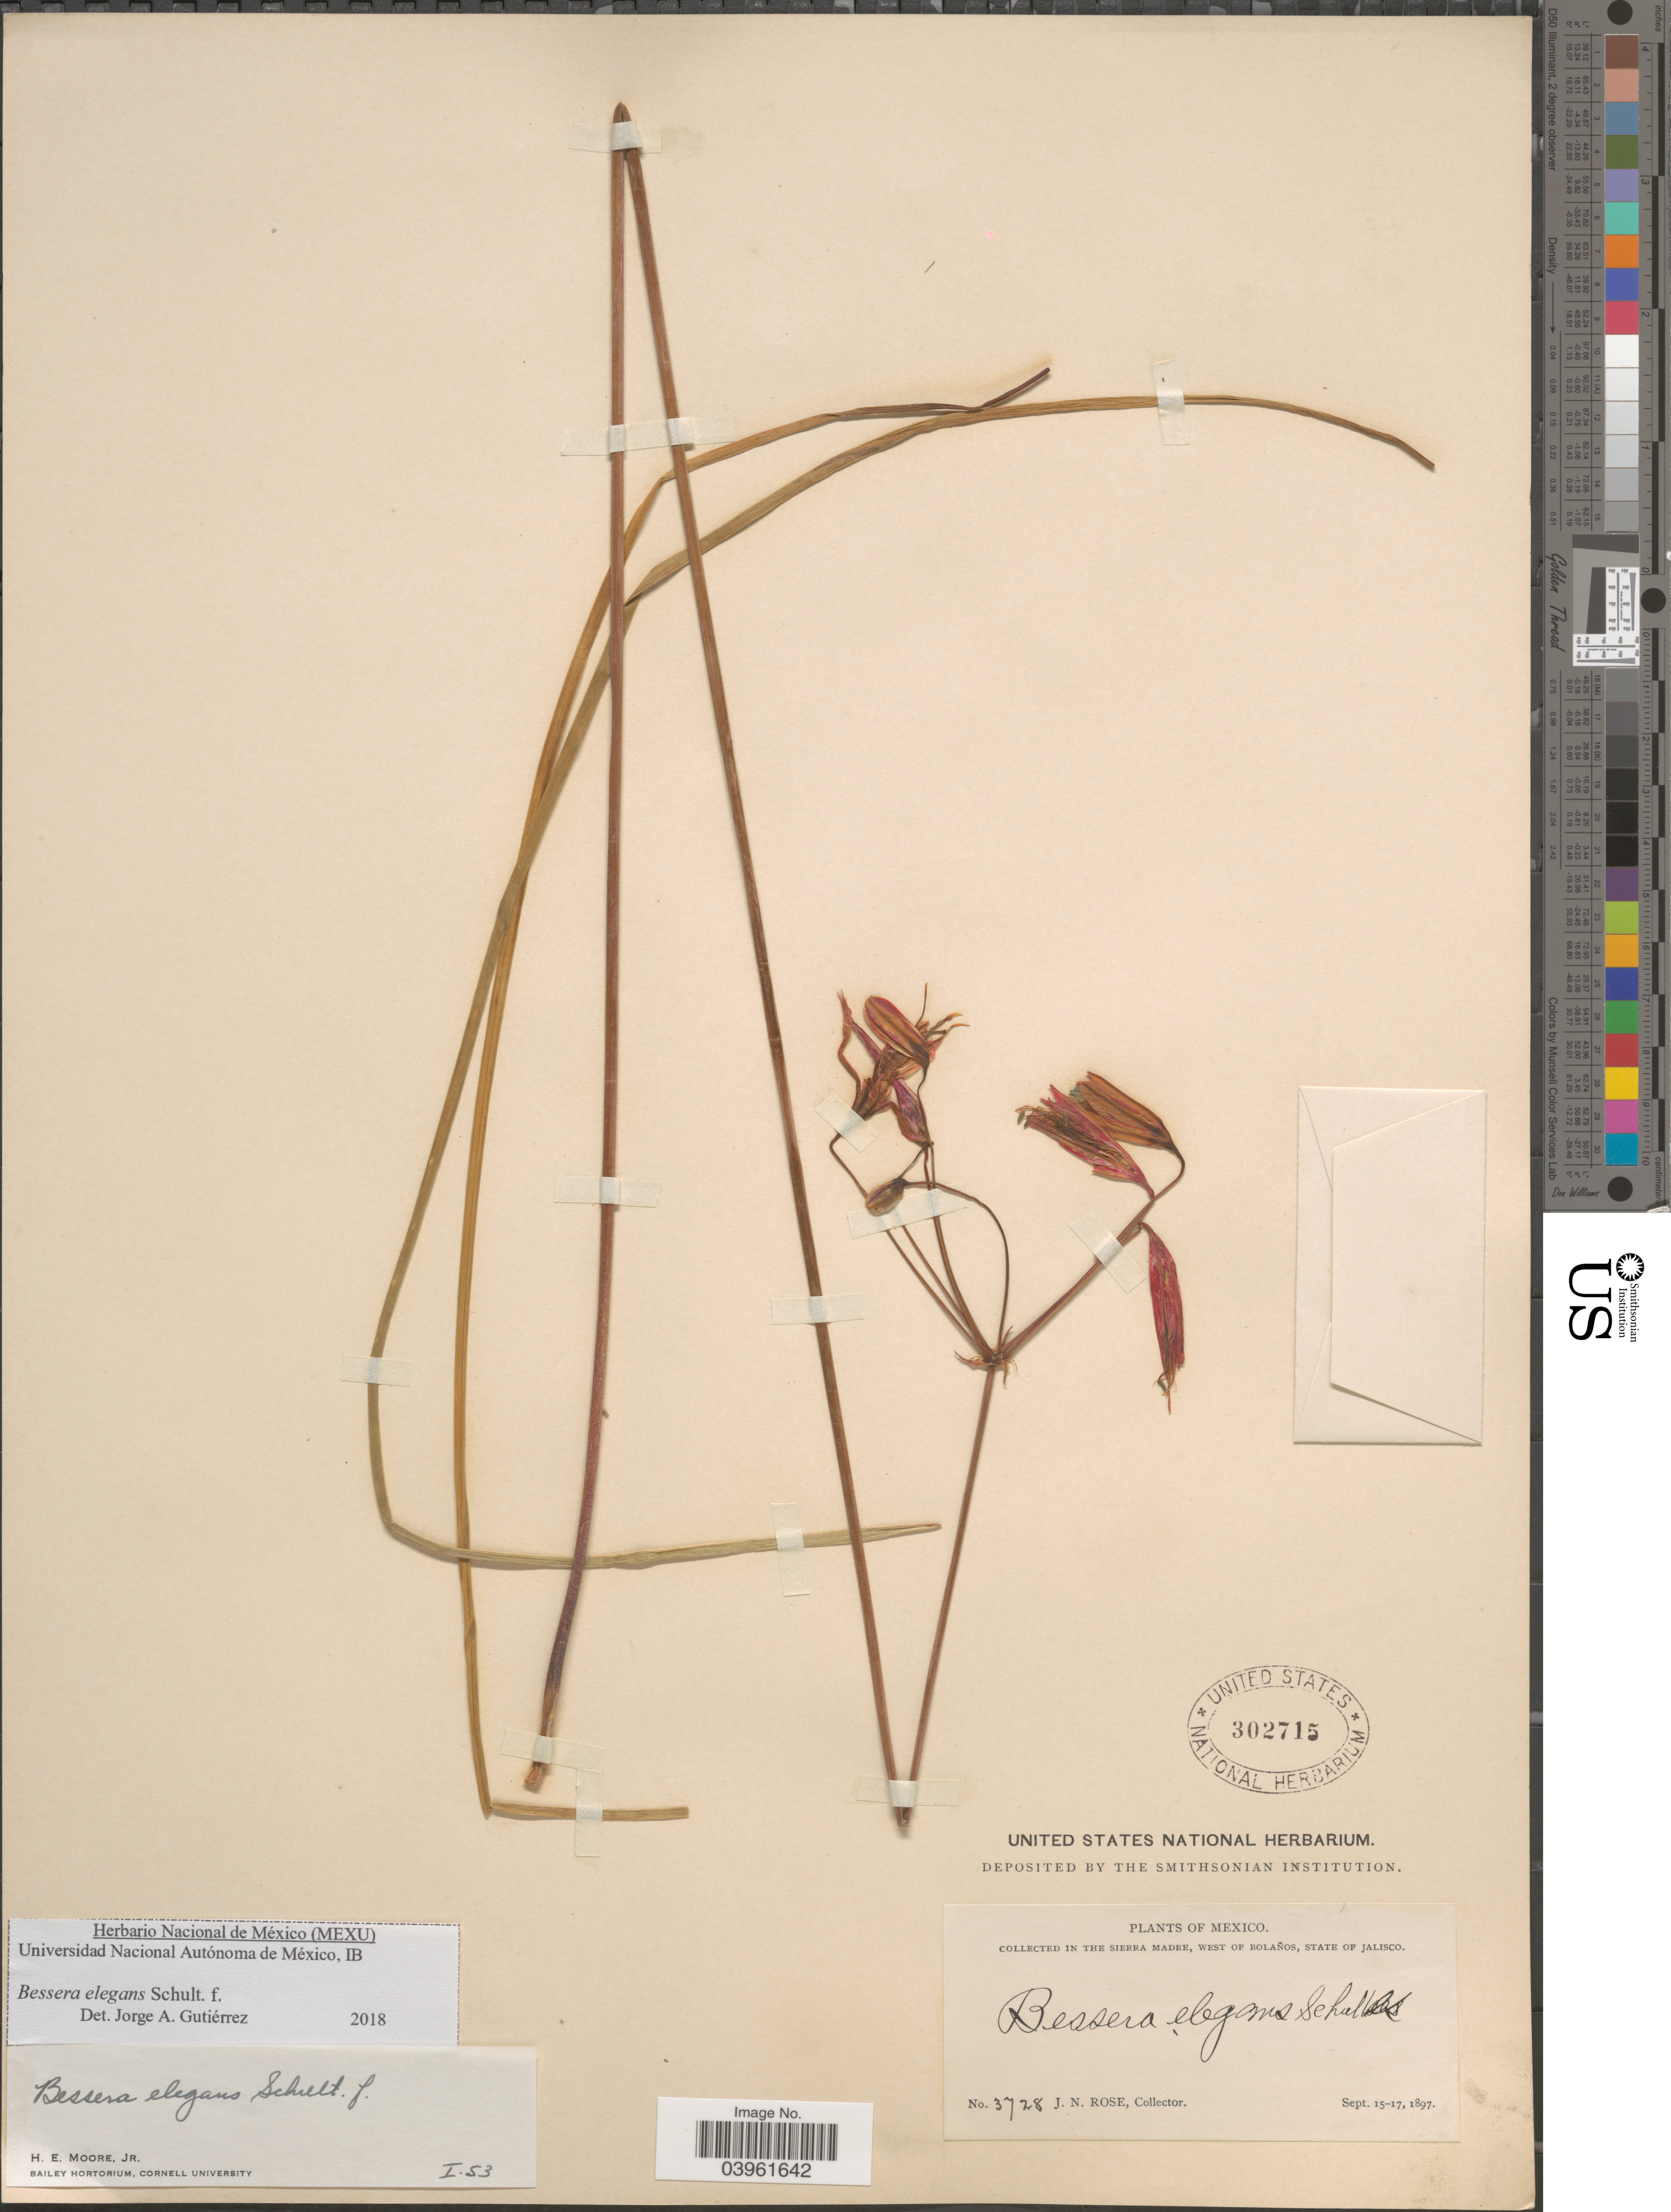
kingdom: Plantae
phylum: Tracheophyta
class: Liliopsida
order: Asparagales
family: Asparagaceae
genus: Bessera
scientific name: Bessera elegans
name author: Schult. f.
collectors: J. N. Rose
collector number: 3728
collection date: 1897-09-15/1897-09-17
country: Mexico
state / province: Jalisco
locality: In the Sierra Madre, west of Bolaños.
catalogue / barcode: US 302715